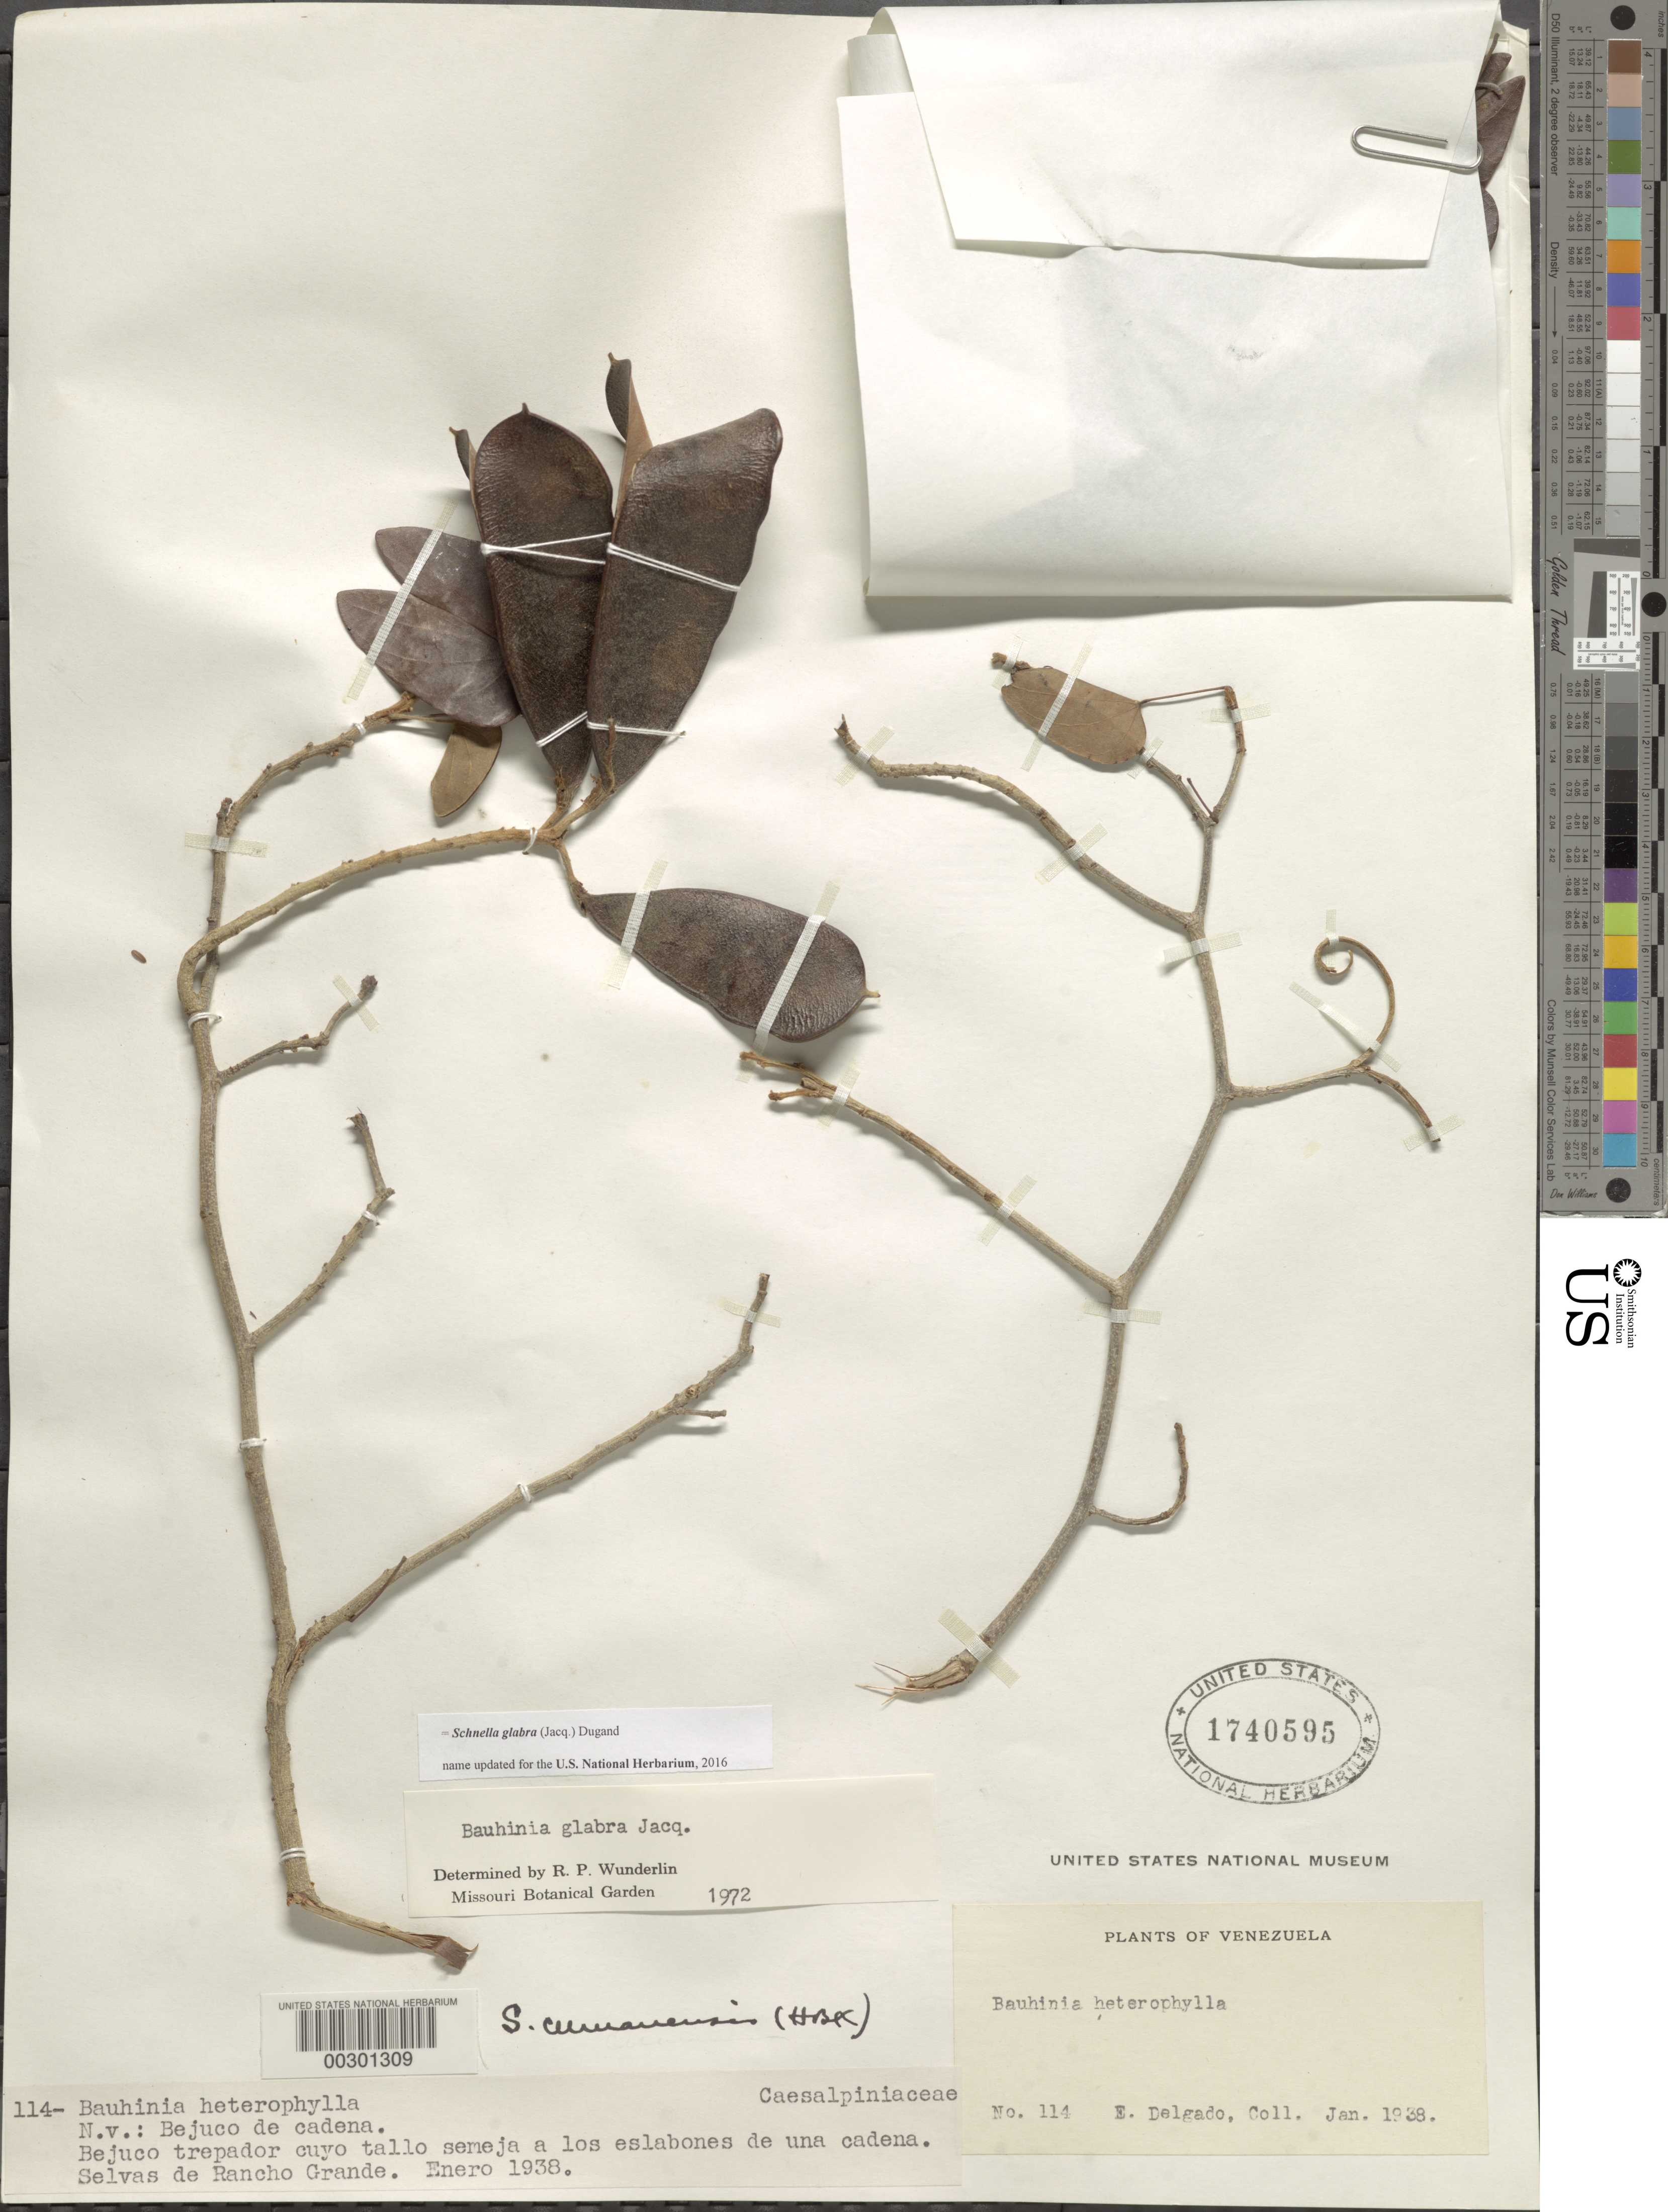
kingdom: Plantae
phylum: Tracheophyta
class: Magnoliopsida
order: Fabales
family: Fabaceae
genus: Schnella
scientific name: Schnella glabra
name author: (Jacq.) Dugand G.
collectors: E. Delgado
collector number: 114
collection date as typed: Jan 1938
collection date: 1938-01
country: Venezuela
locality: Forests of rancho grande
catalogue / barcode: US 1740595